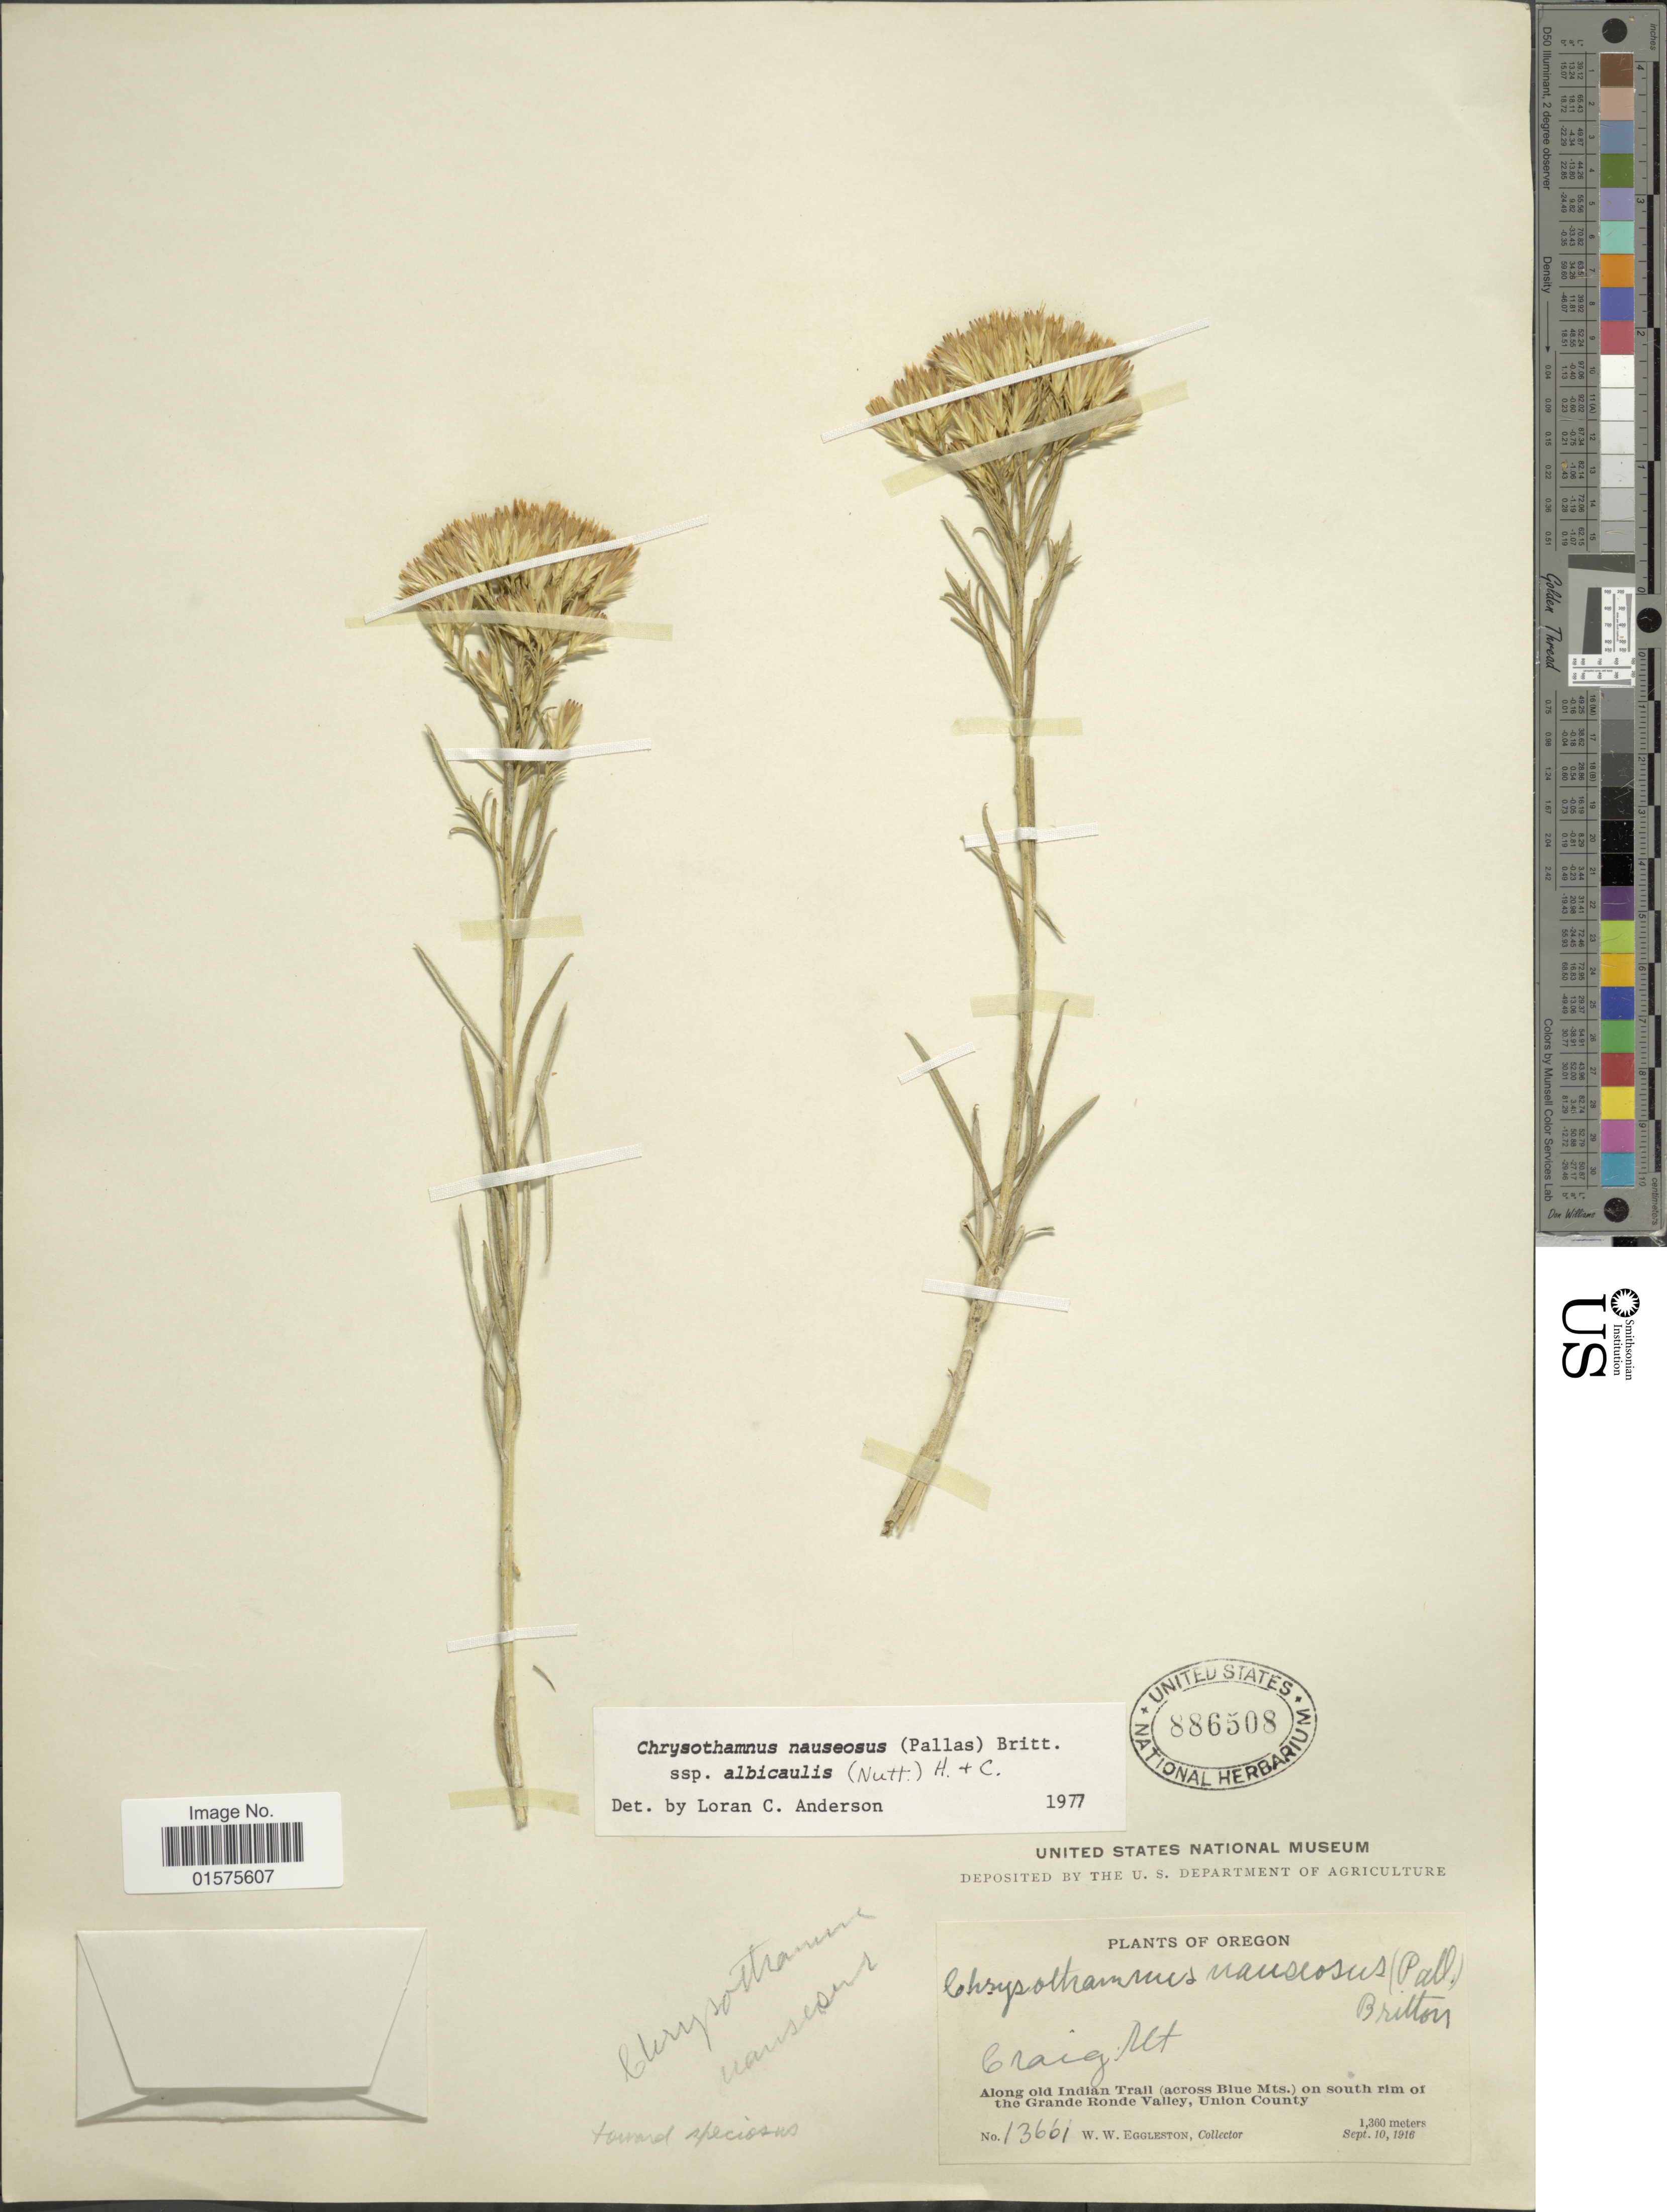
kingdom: Plantae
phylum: Tracheophyta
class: Magnoliopsida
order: Asterales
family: Asteraceae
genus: Ericameria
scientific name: Ericameria nauseosa var. speciosa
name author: (Nutt.) G.L. Nesom & G.I. Baird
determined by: Urbatsch, Lowell E., Curator (LSU), Louisiana State University (UNITED STATES)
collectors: W. W. Eggleston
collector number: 13661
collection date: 1916-09-10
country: United States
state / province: Oregon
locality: Craig Mt. Along old Indian Trail (across Blue Mts.) on south rim of the Grande Ronde Valley, Union County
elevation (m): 1360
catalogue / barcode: US 886508